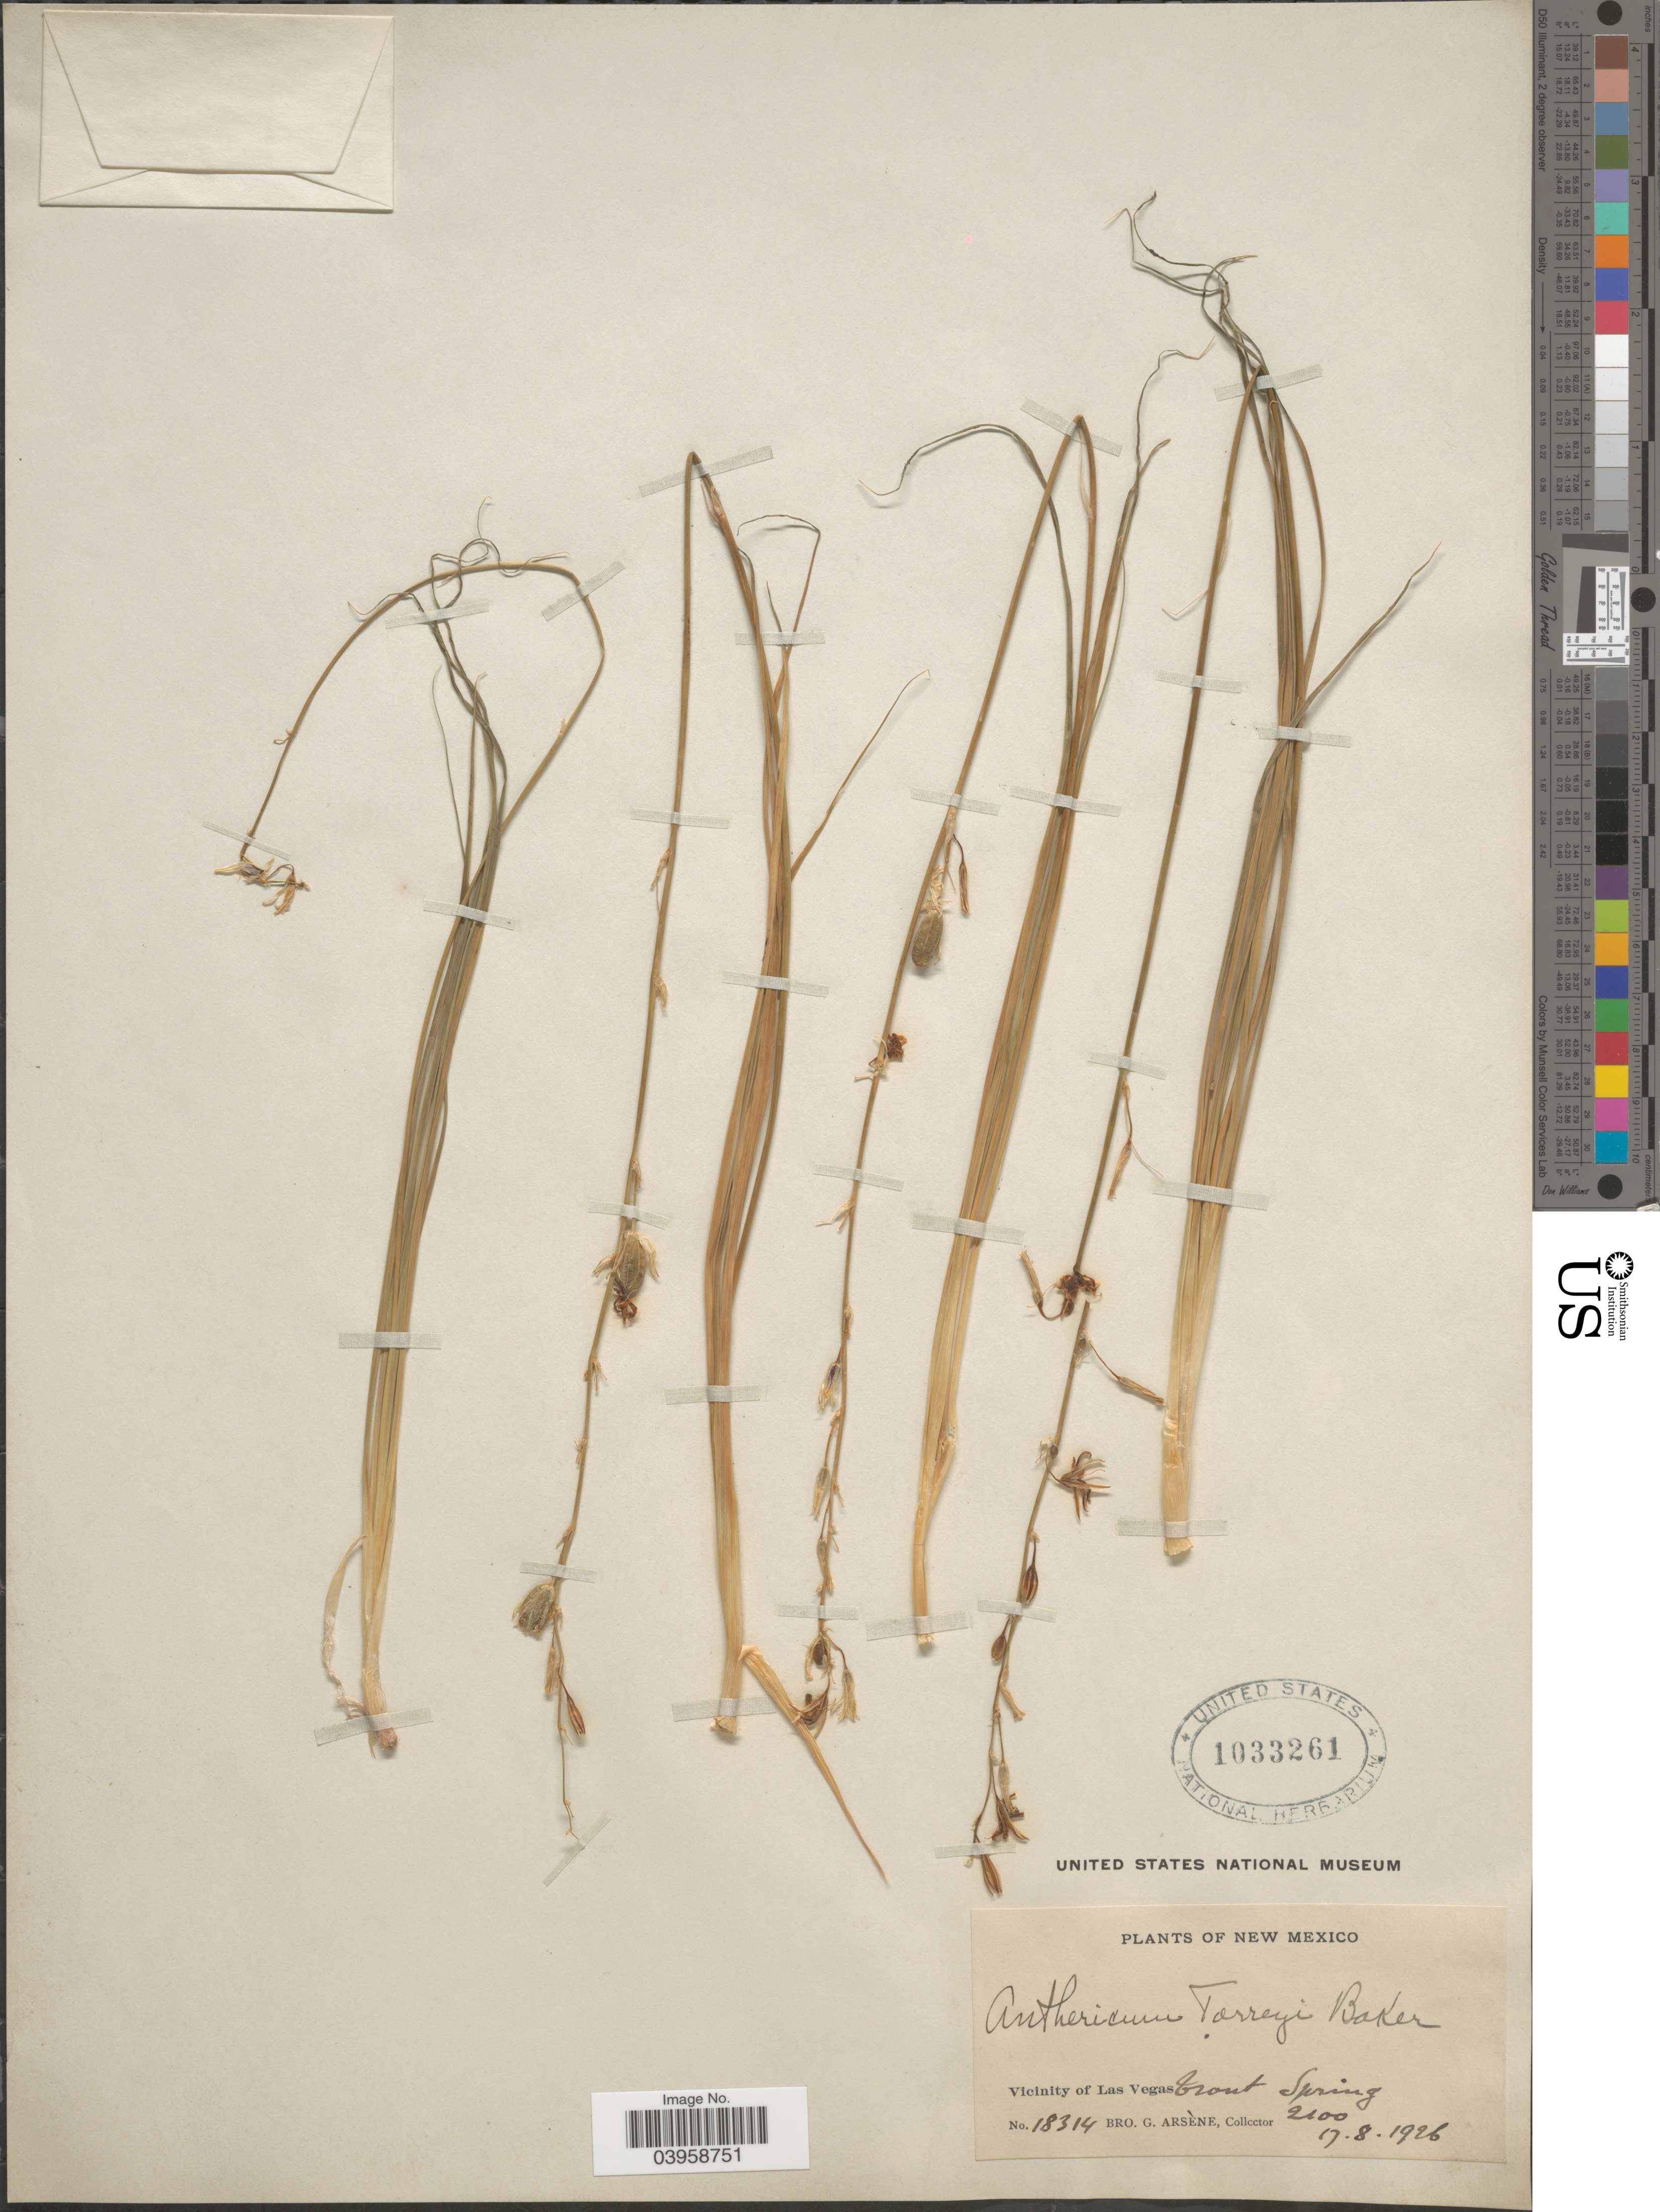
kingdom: Plantae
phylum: Tracheophyta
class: Liliopsida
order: Asparagales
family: Asparagaceae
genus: Anthericum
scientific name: Anthericum torreyi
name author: Baker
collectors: Bro. G. Arsène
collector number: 18314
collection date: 1926-08-17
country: United States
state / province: New Mexico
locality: Vicinity of Las Vegas. Trout Spring.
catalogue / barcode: US 1033261